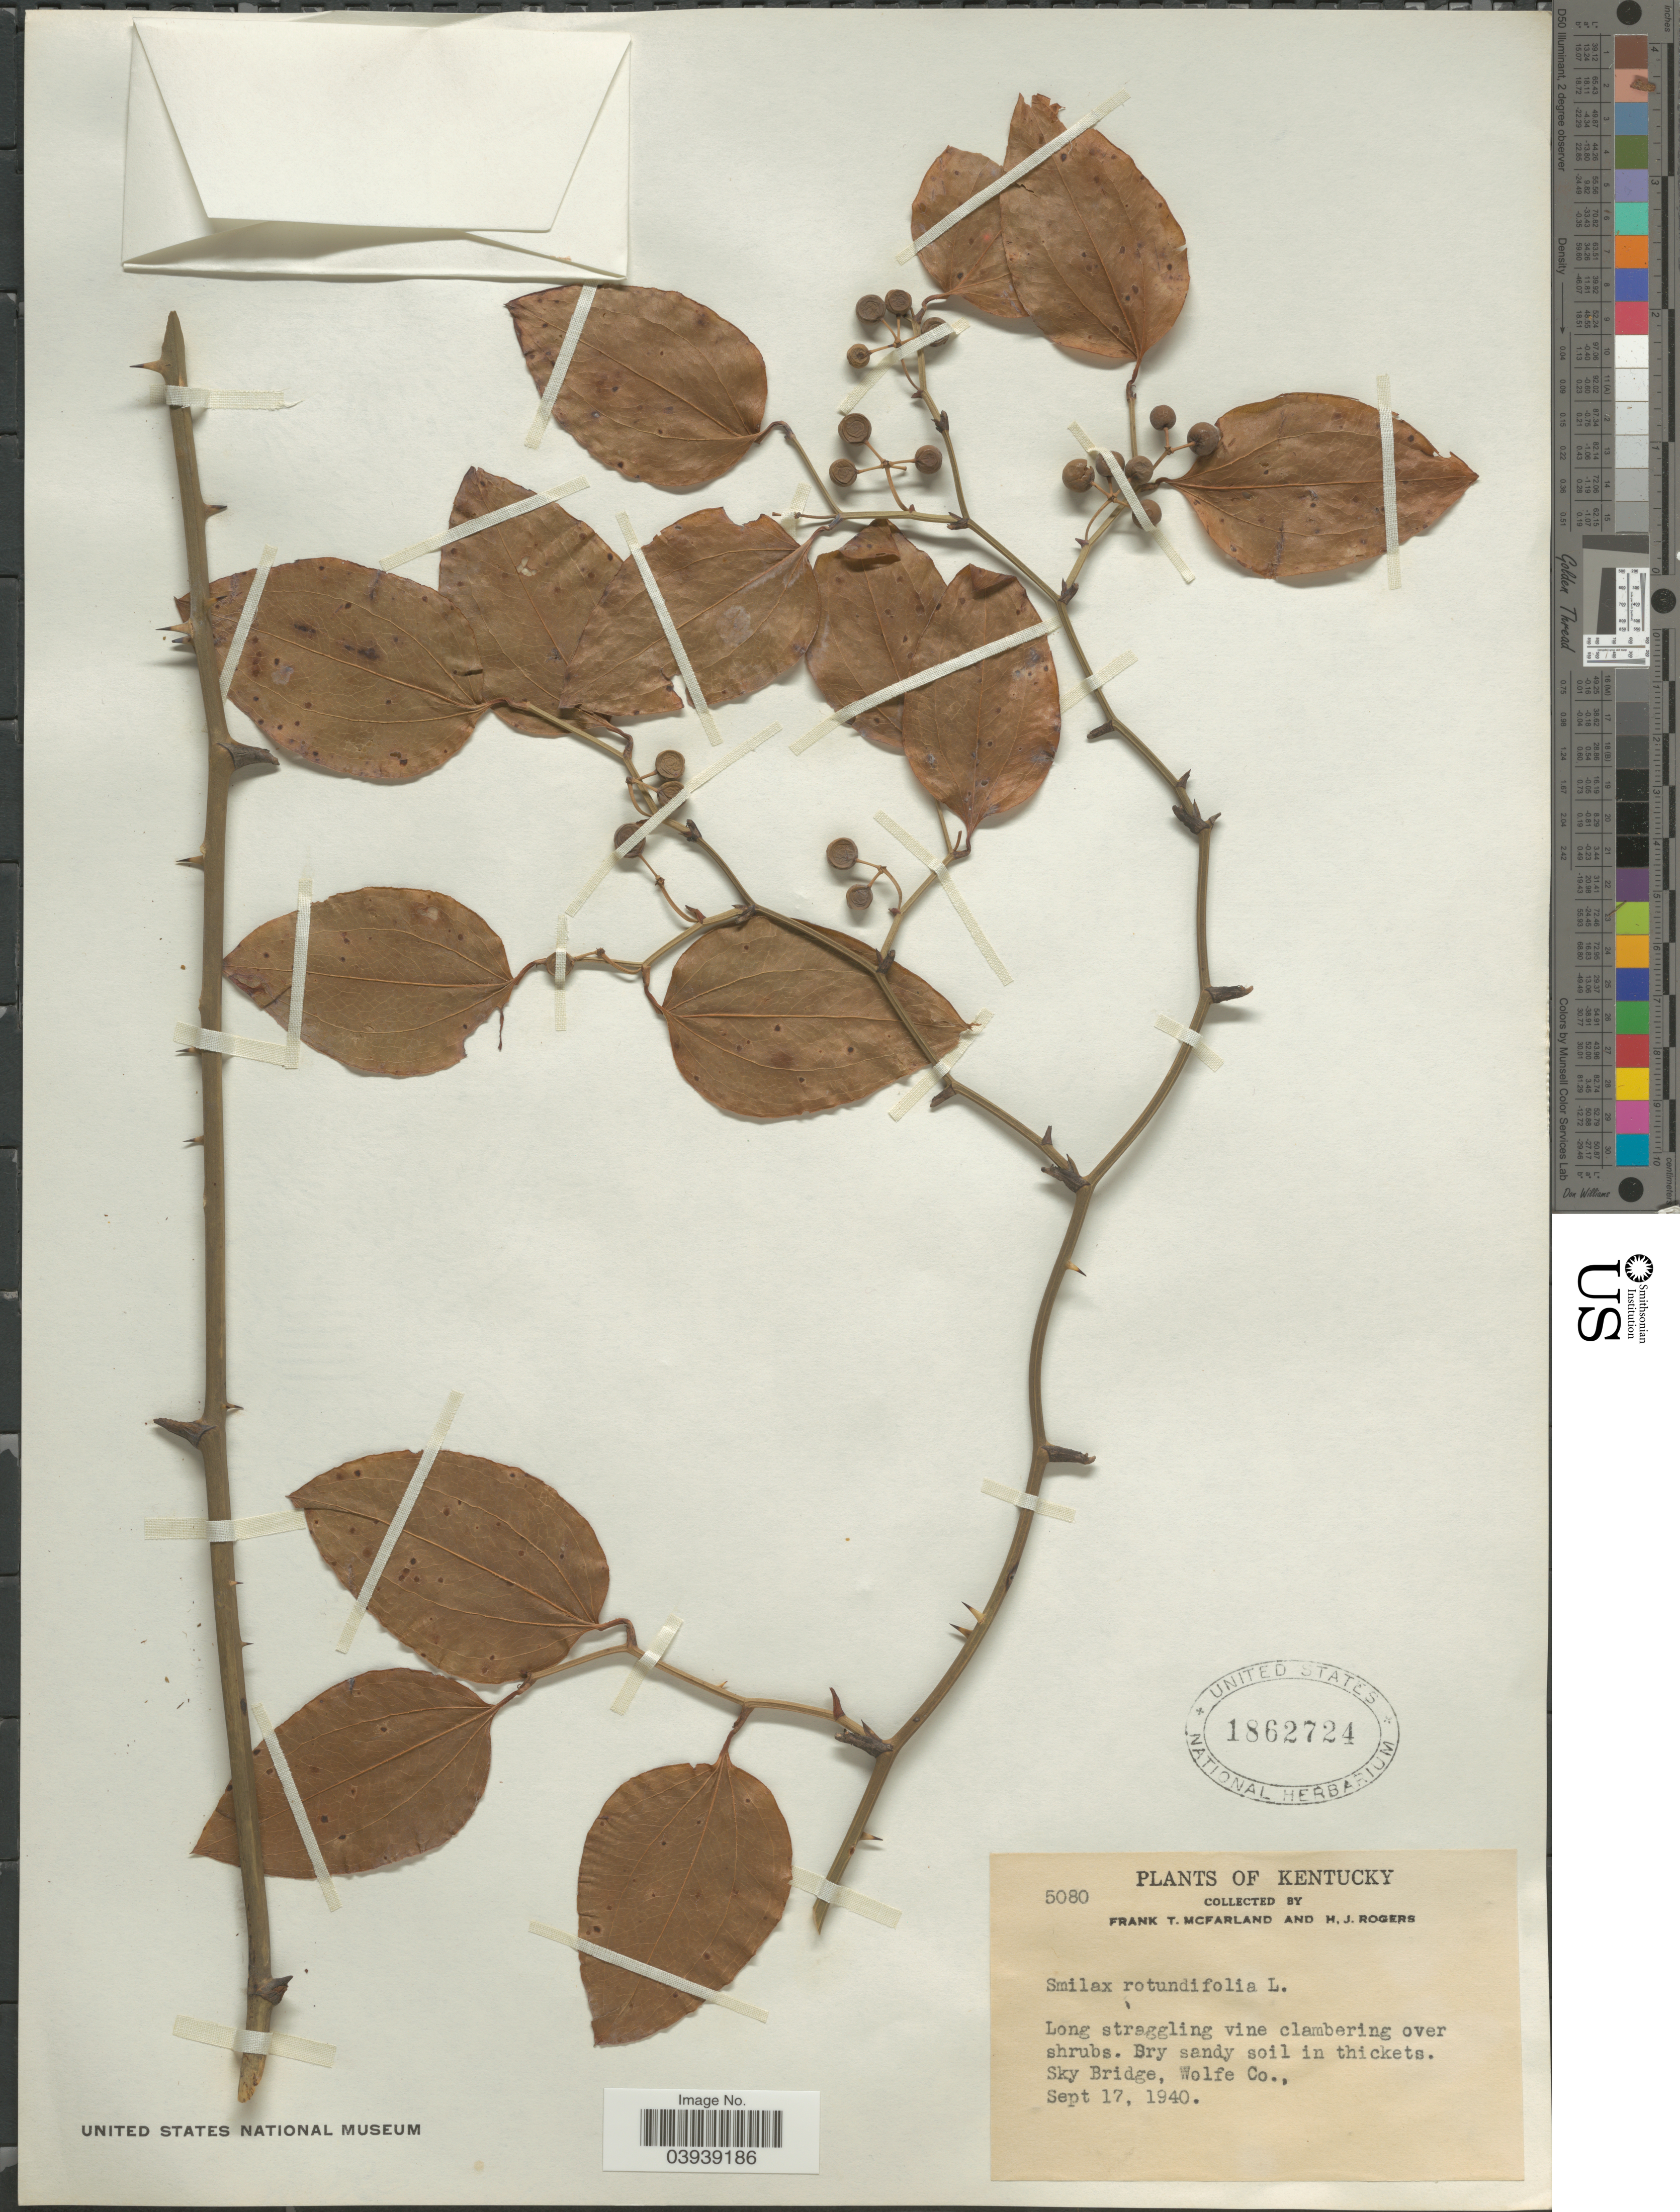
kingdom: Plantae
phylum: Tracheophyta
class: Liliopsida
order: Liliales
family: Smilacaceae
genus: Smilax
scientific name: Smilax rotundifolia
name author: L.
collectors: F. McFarland & H. J. Rogers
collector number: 5080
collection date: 1940-09-17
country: United States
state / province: Kentucky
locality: Dry sandy soil in thickets. Sky Bridge, Wolfe Co.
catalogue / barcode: US 1862724